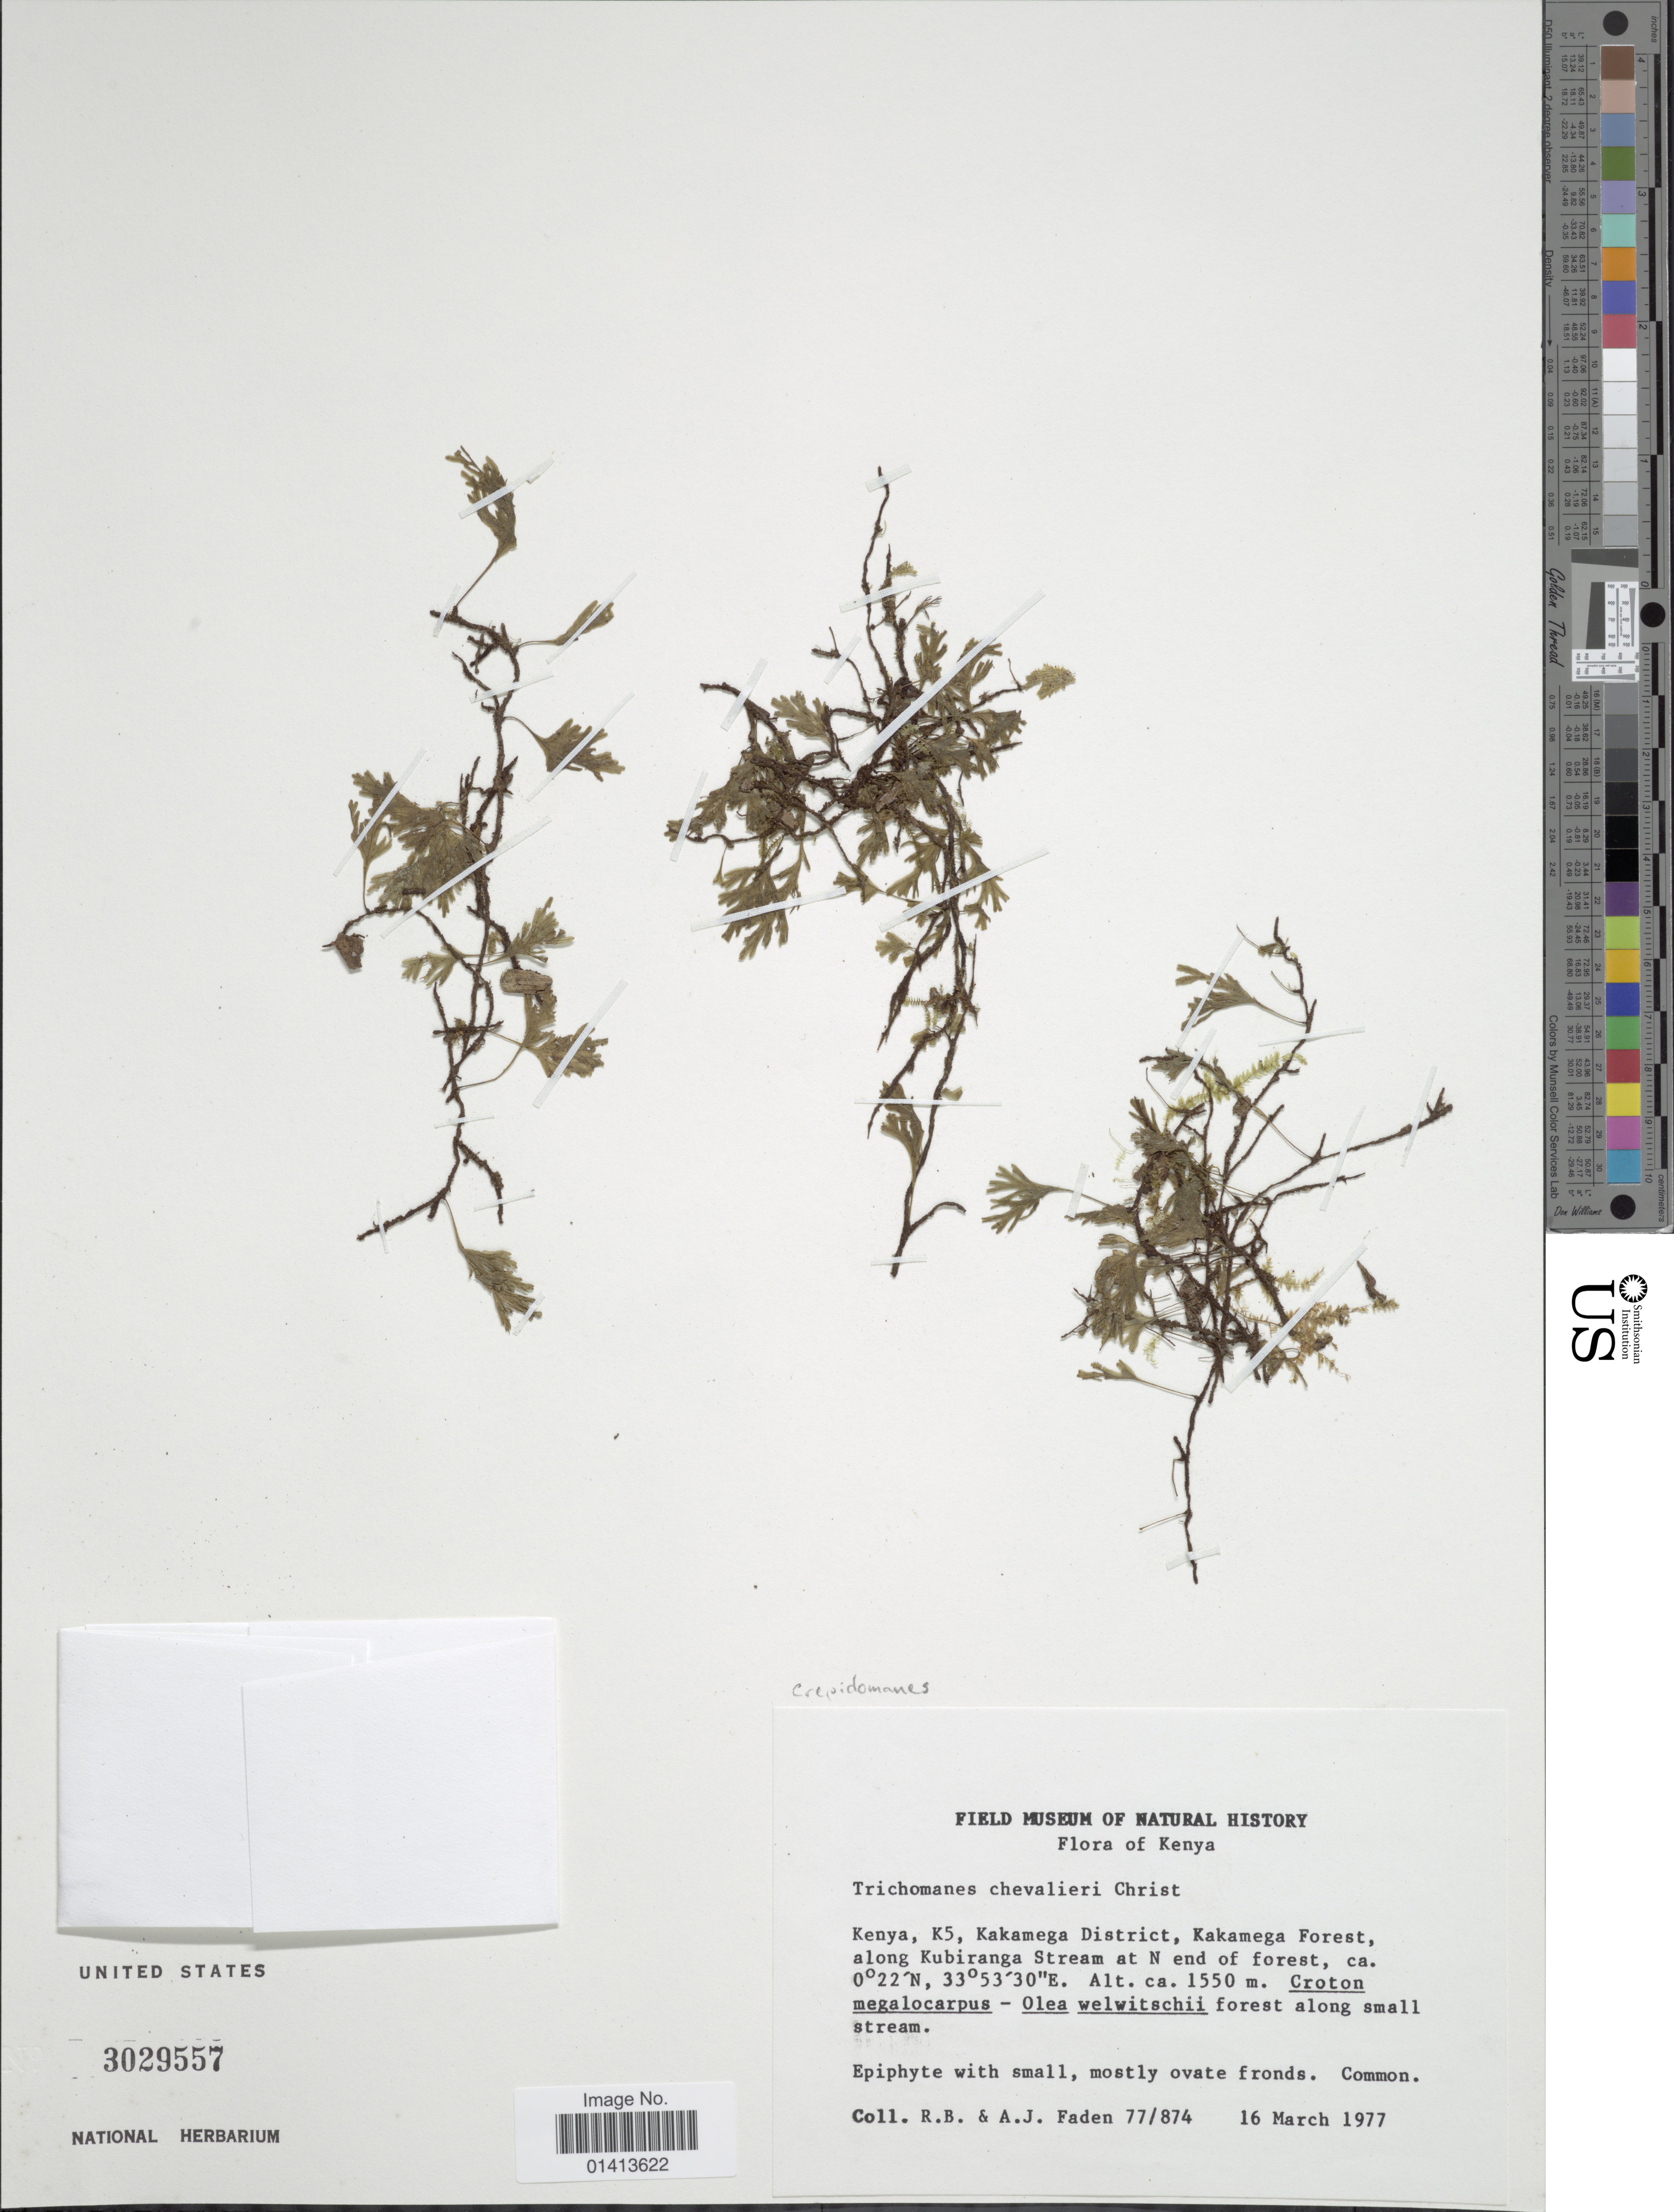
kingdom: Plantae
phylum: Tracheophyta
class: Polypodiopsida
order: Hymenophyllales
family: Hymenophyllaceae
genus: Crepidomanes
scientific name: Crepidomanes chevalieri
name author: (Christ) Ebihara & Dubuisson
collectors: R. B. Faden & A. J. Faden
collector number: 77/874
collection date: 1977-03-16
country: Kenya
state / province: Kakamega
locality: Kakamega District, Kakamega Forest, along Kubiranga Stream at N end of forest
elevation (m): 1550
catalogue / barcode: US 3029557